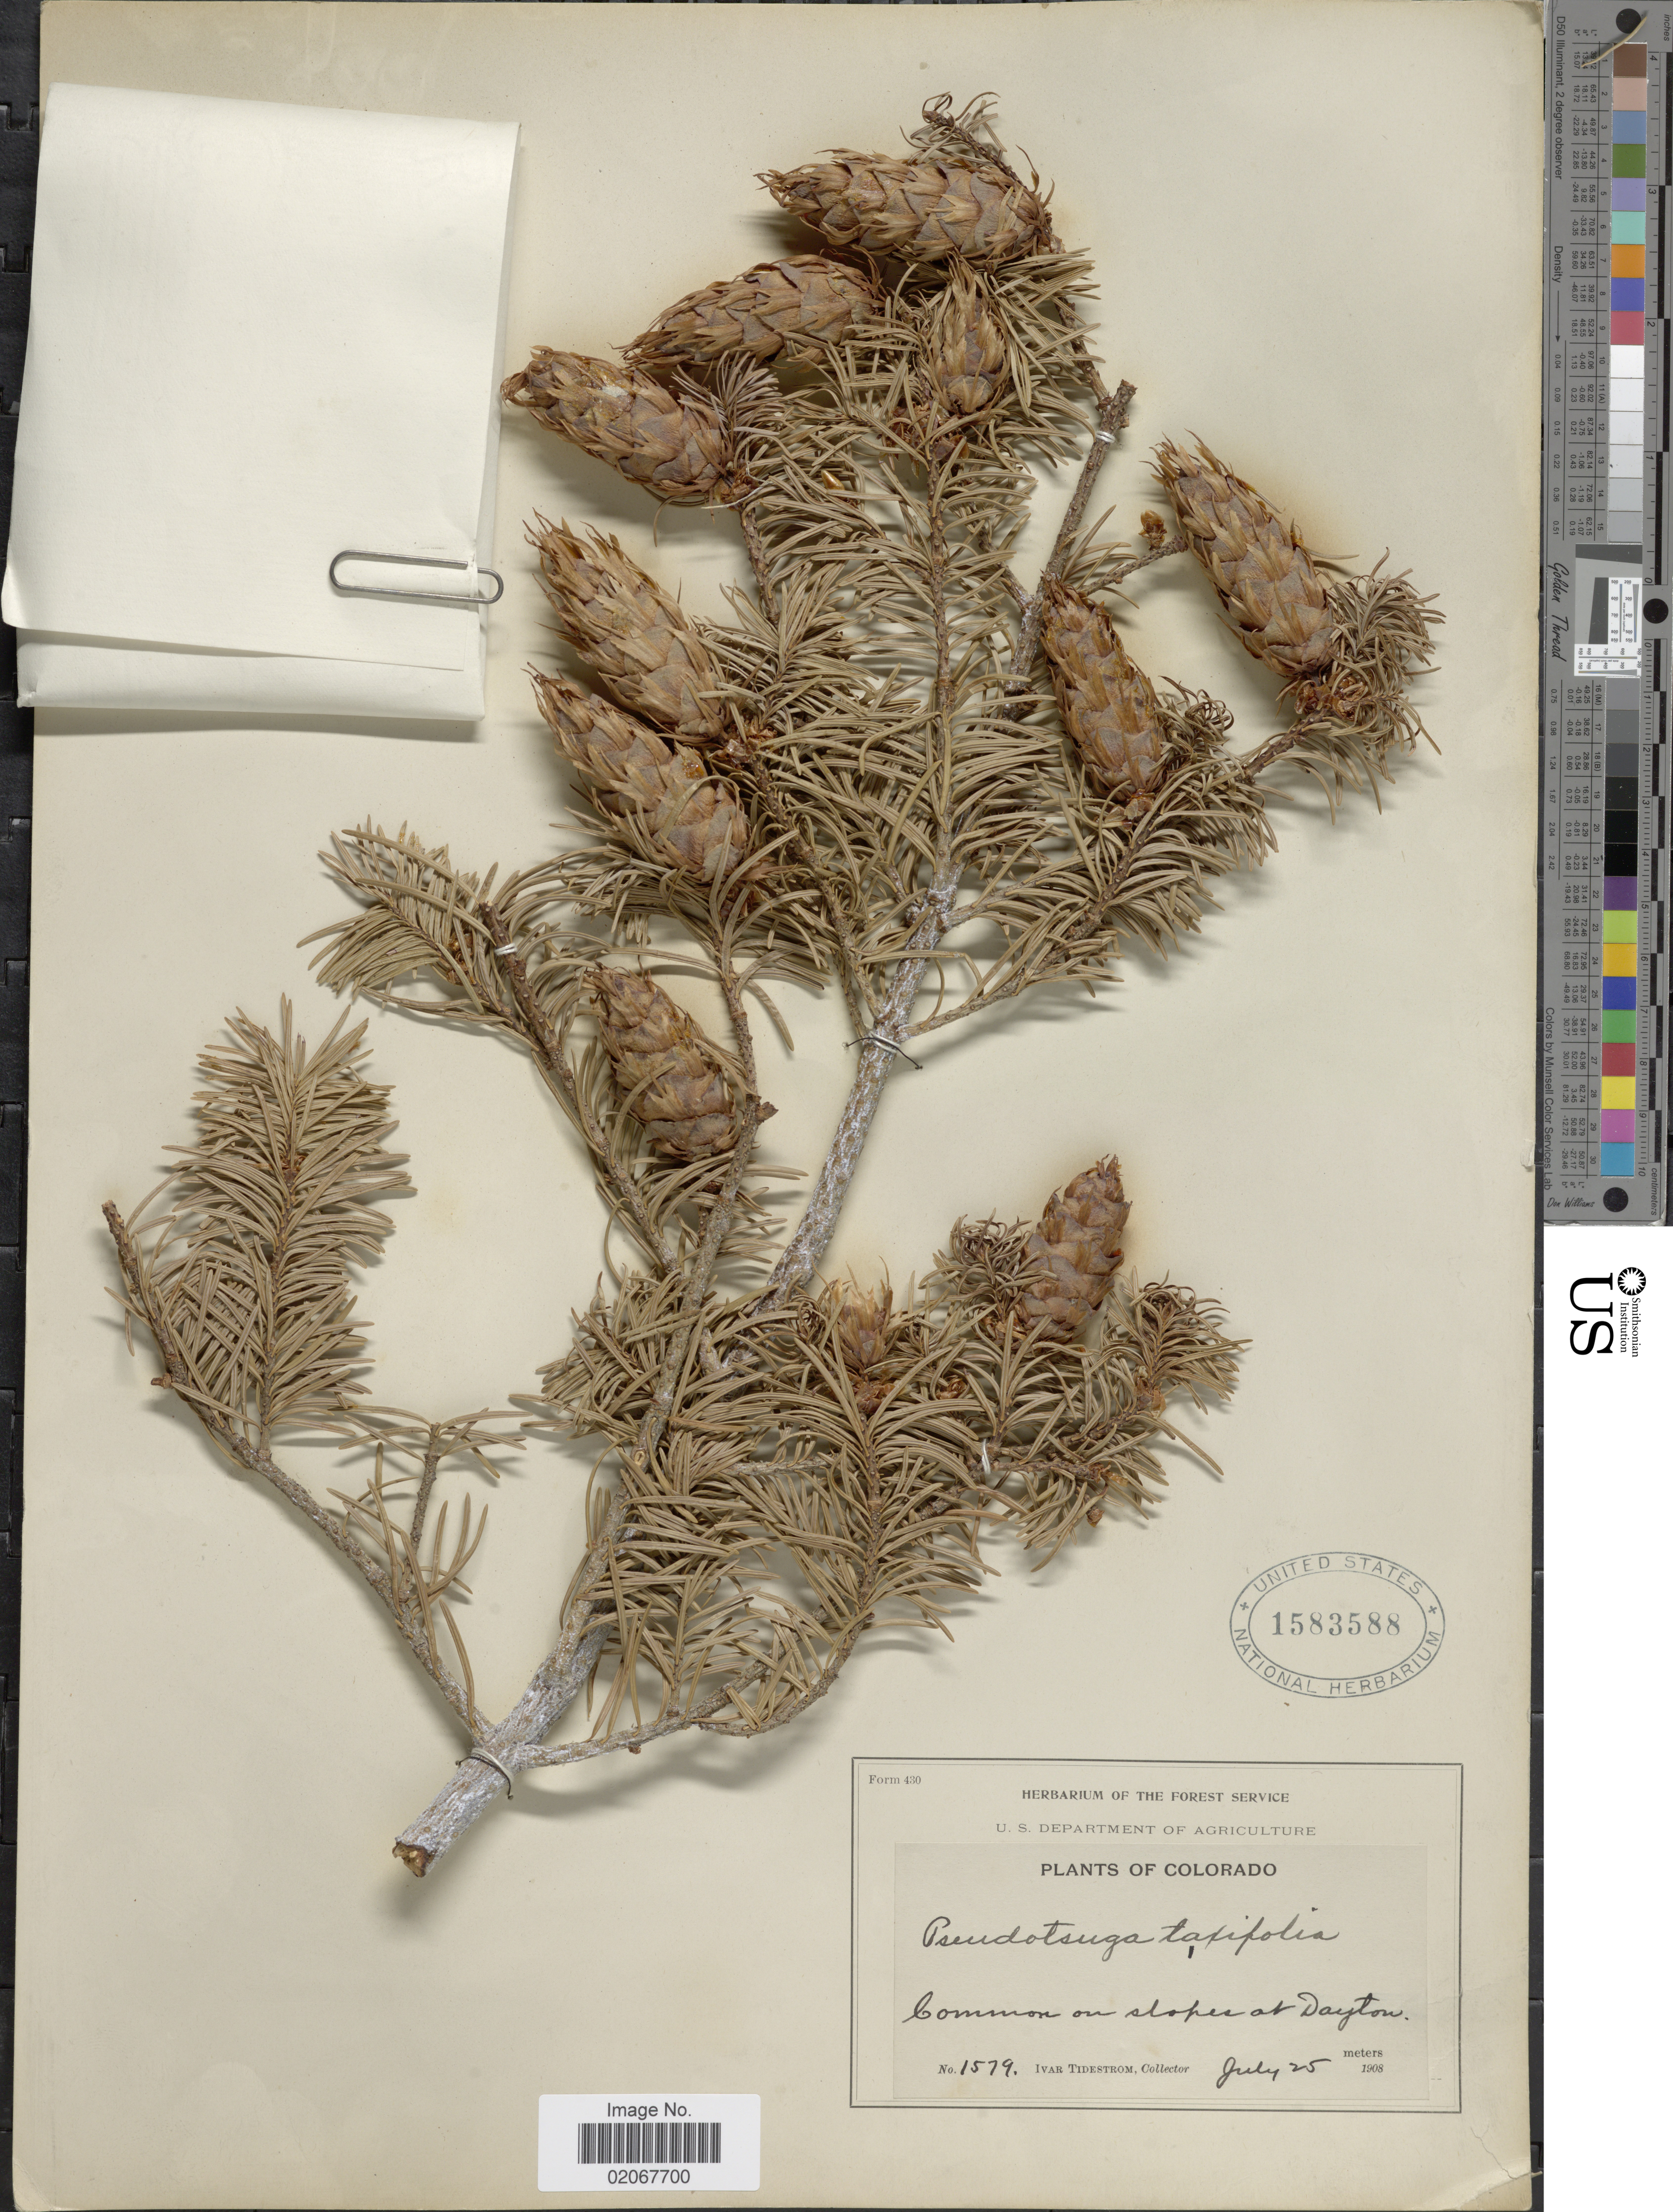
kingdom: Plantae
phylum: Tracheophyta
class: Pinopsida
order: Pinales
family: Pinaceae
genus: Pseudotsuga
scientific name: Pseudotsuga menziesii var. glauca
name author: (Beissn.) Franco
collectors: I. F. Tidestrom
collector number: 1579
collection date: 1908-07-25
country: United States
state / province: Colorado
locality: Common on slopes at Dayton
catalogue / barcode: US 1583588